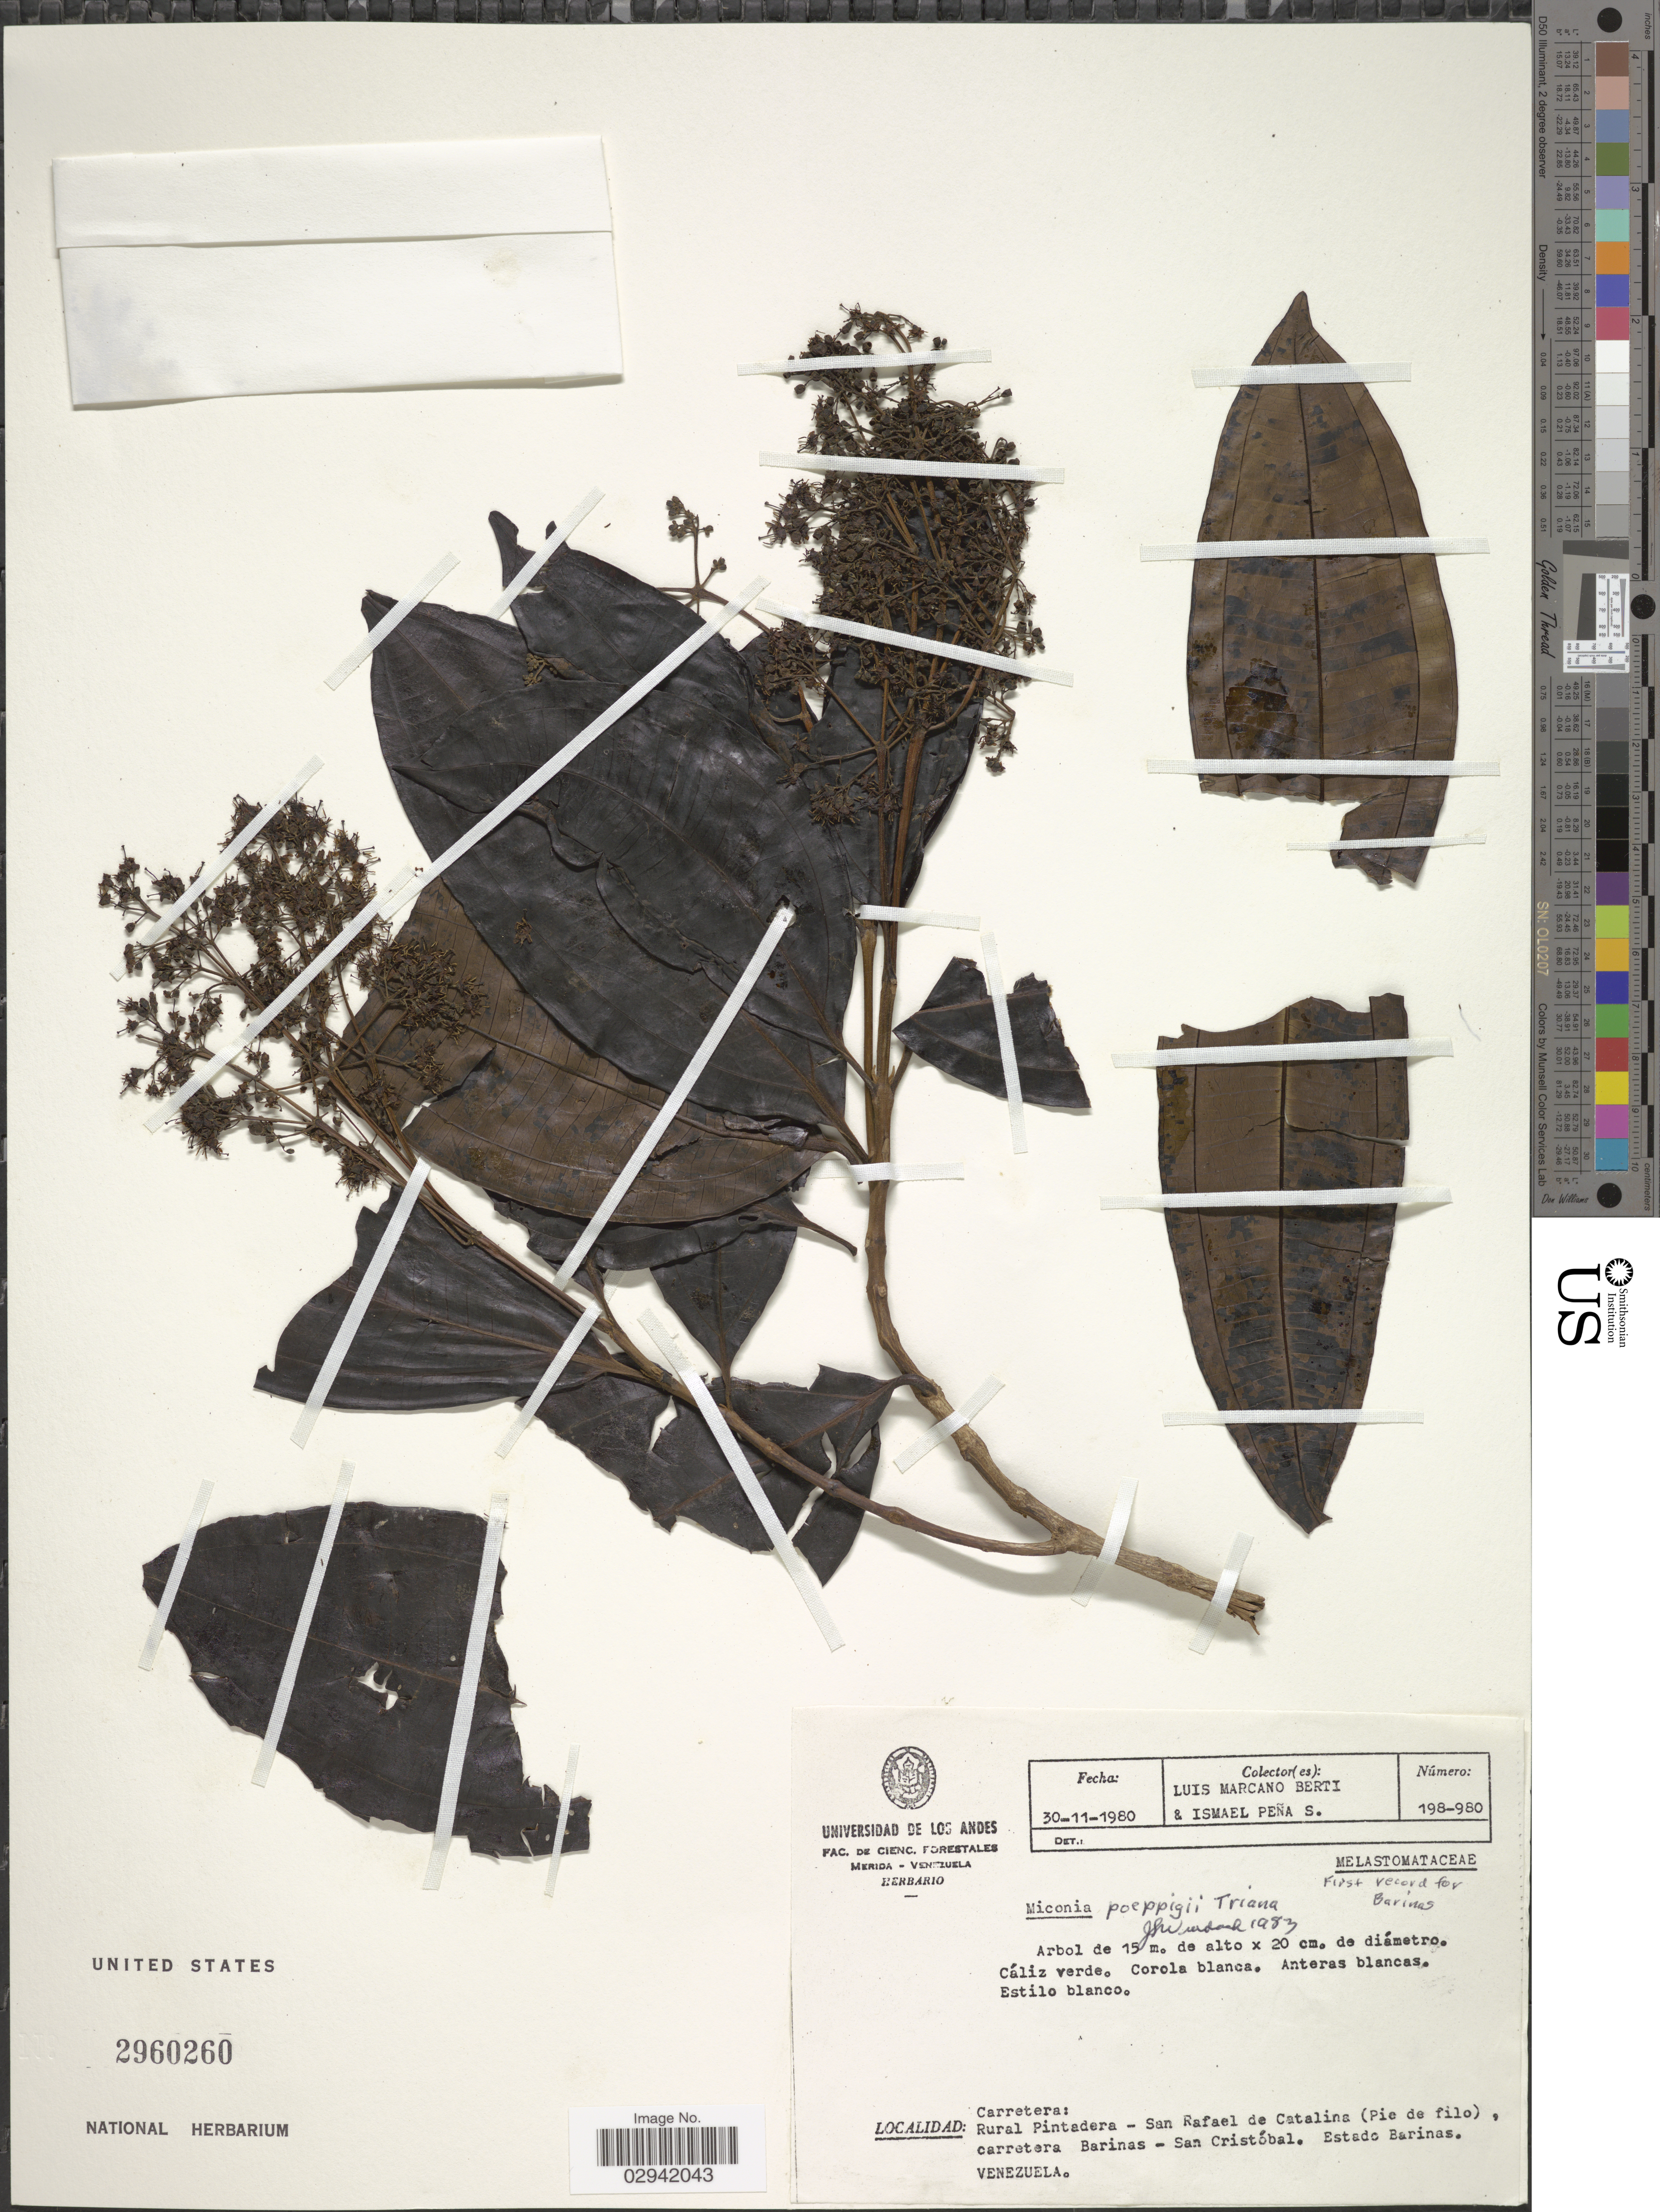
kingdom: Plantae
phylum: Tracheophyta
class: Magnoliopsida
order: Myrtales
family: Melastomataceae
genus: Miconia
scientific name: Miconia poeppigii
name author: Triana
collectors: L. Marcano-Berti & I. Peña S.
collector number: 198-980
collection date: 1980-11-30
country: Venezuela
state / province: Barinas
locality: Carretera: Rural Pintadera - San Rafael de Catalina (Pie de filo), carretera Barinas - San Cristóbal.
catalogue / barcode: US 2960260